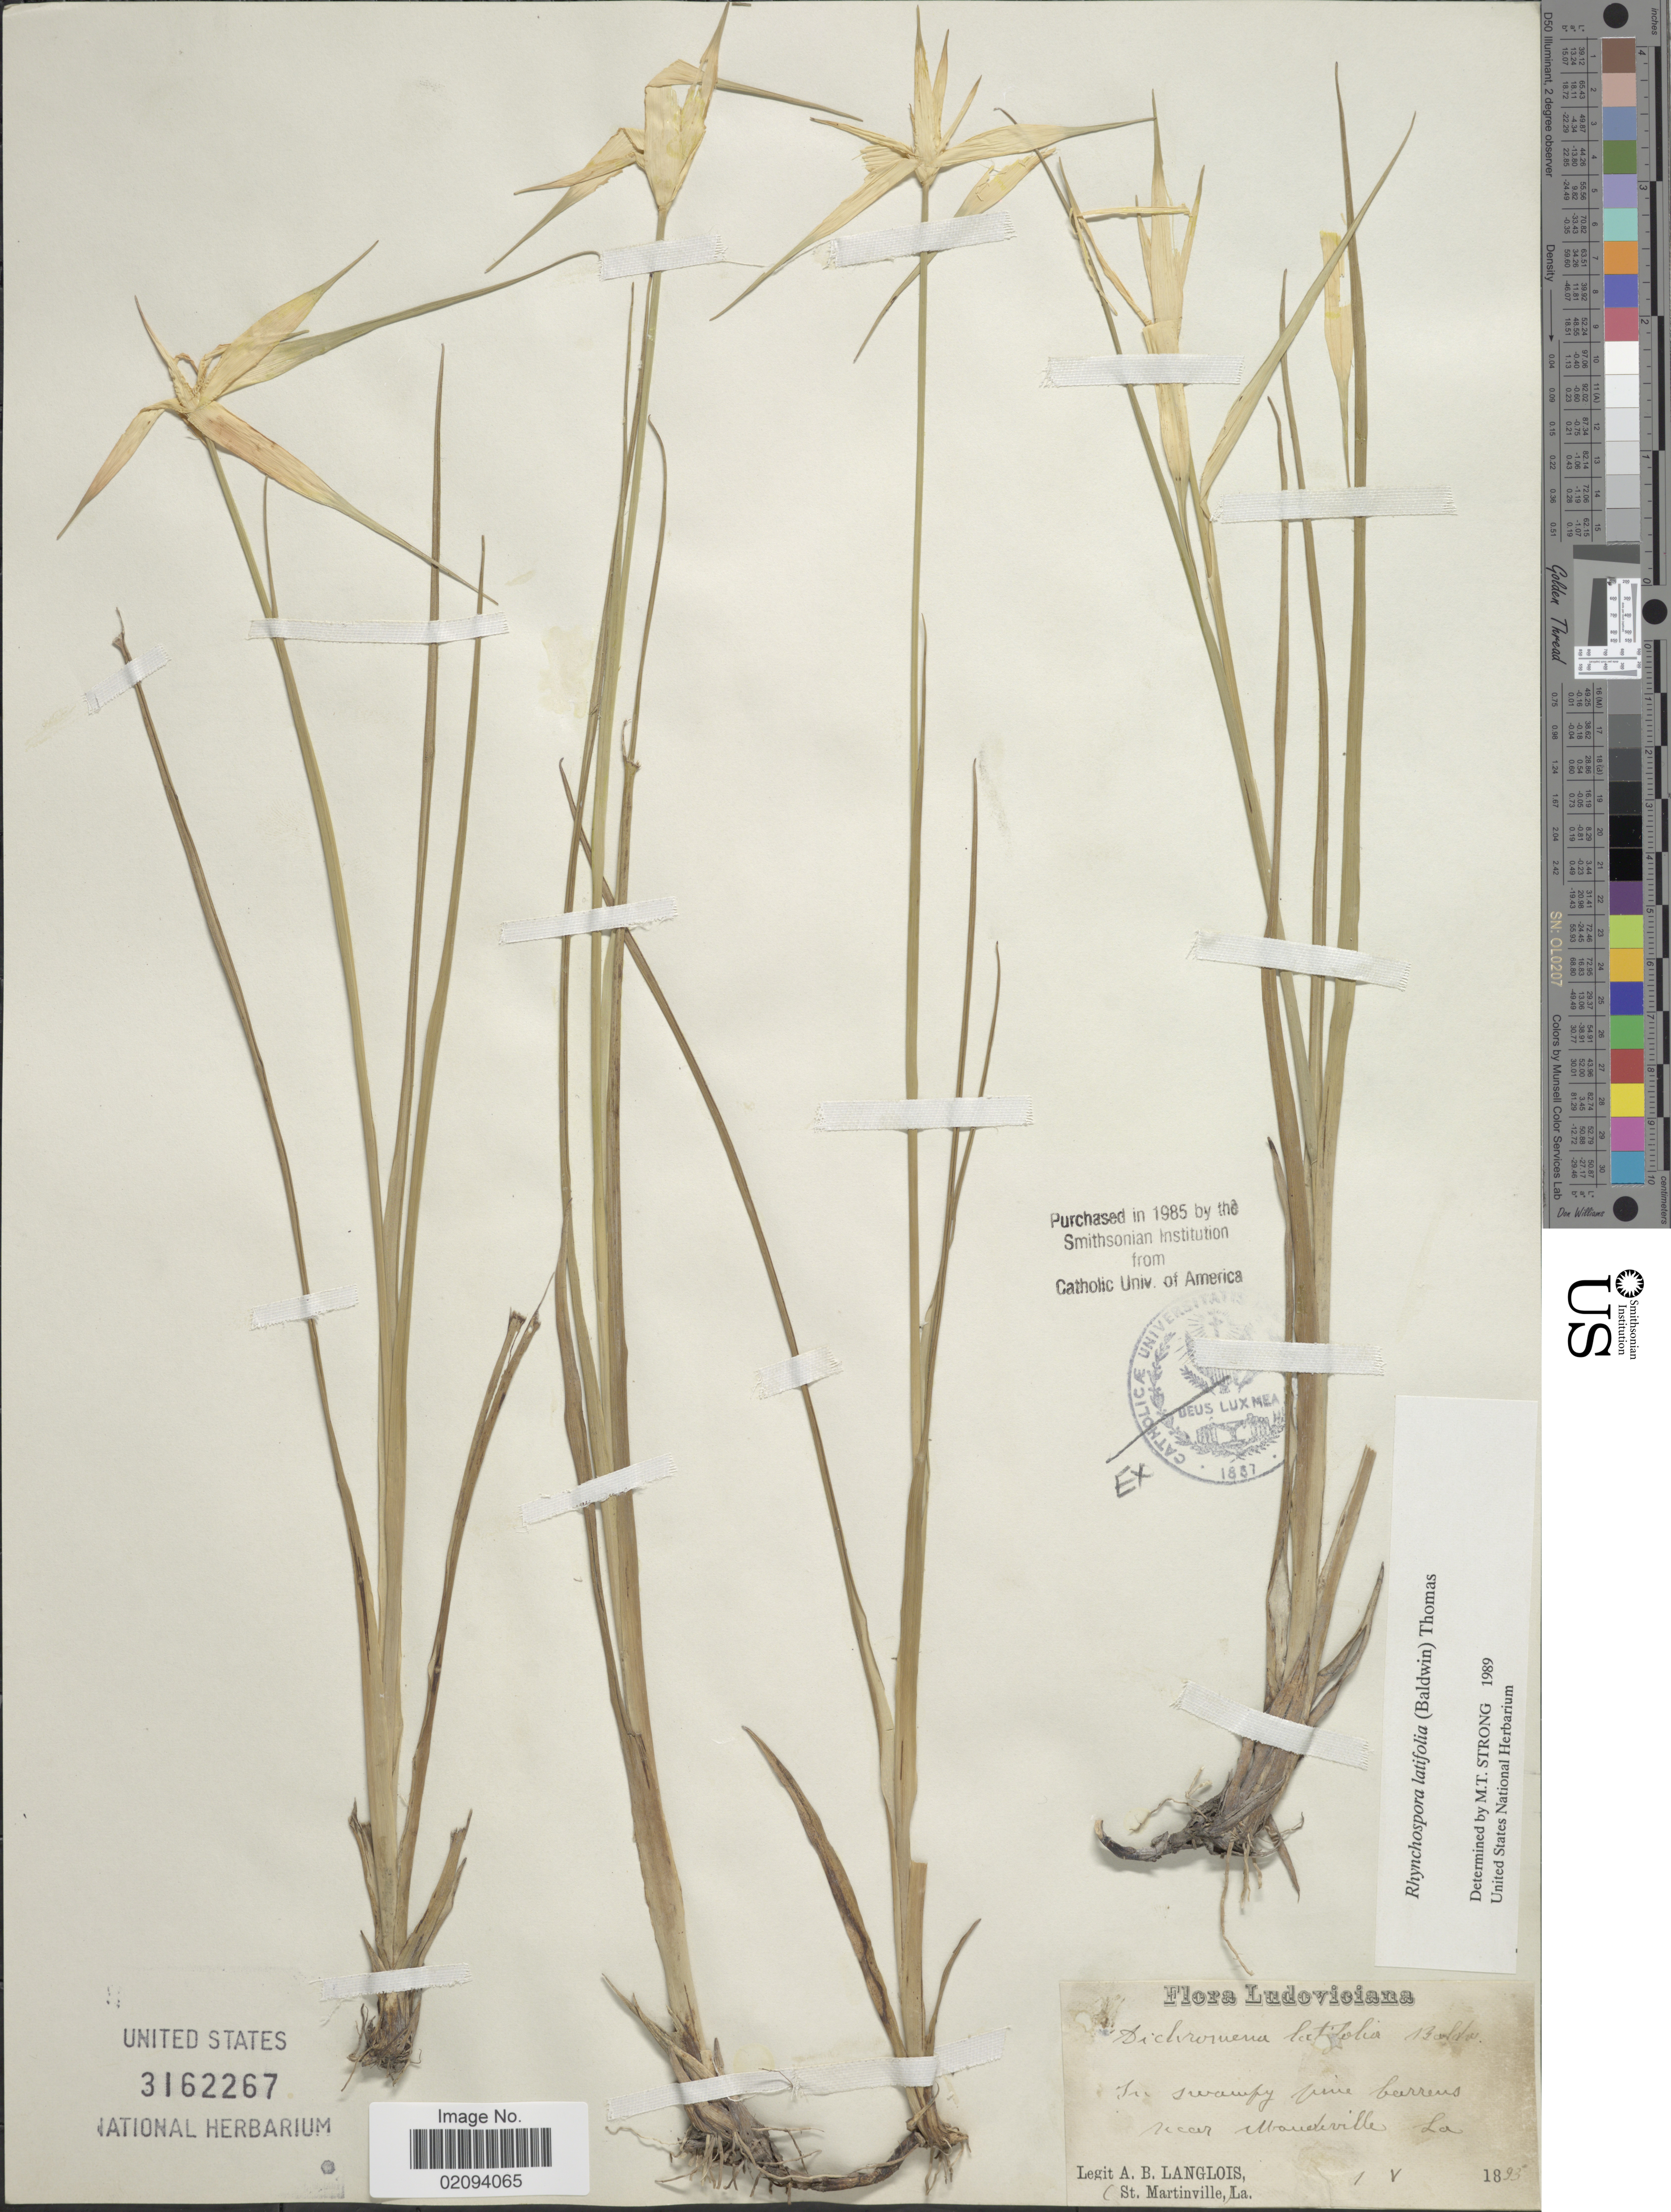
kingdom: Plantae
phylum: Tracheophyta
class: Liliopsida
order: Poales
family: Cyperaceae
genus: Rhynchospora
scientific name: Rhynchospora latifolia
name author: (Baldwin ex Elliott) W.W. Thomas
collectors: A. Langlois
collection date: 1893-05-01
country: United States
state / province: Louisiana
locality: In swampy pine barrens near Mandeville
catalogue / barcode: US 3162267